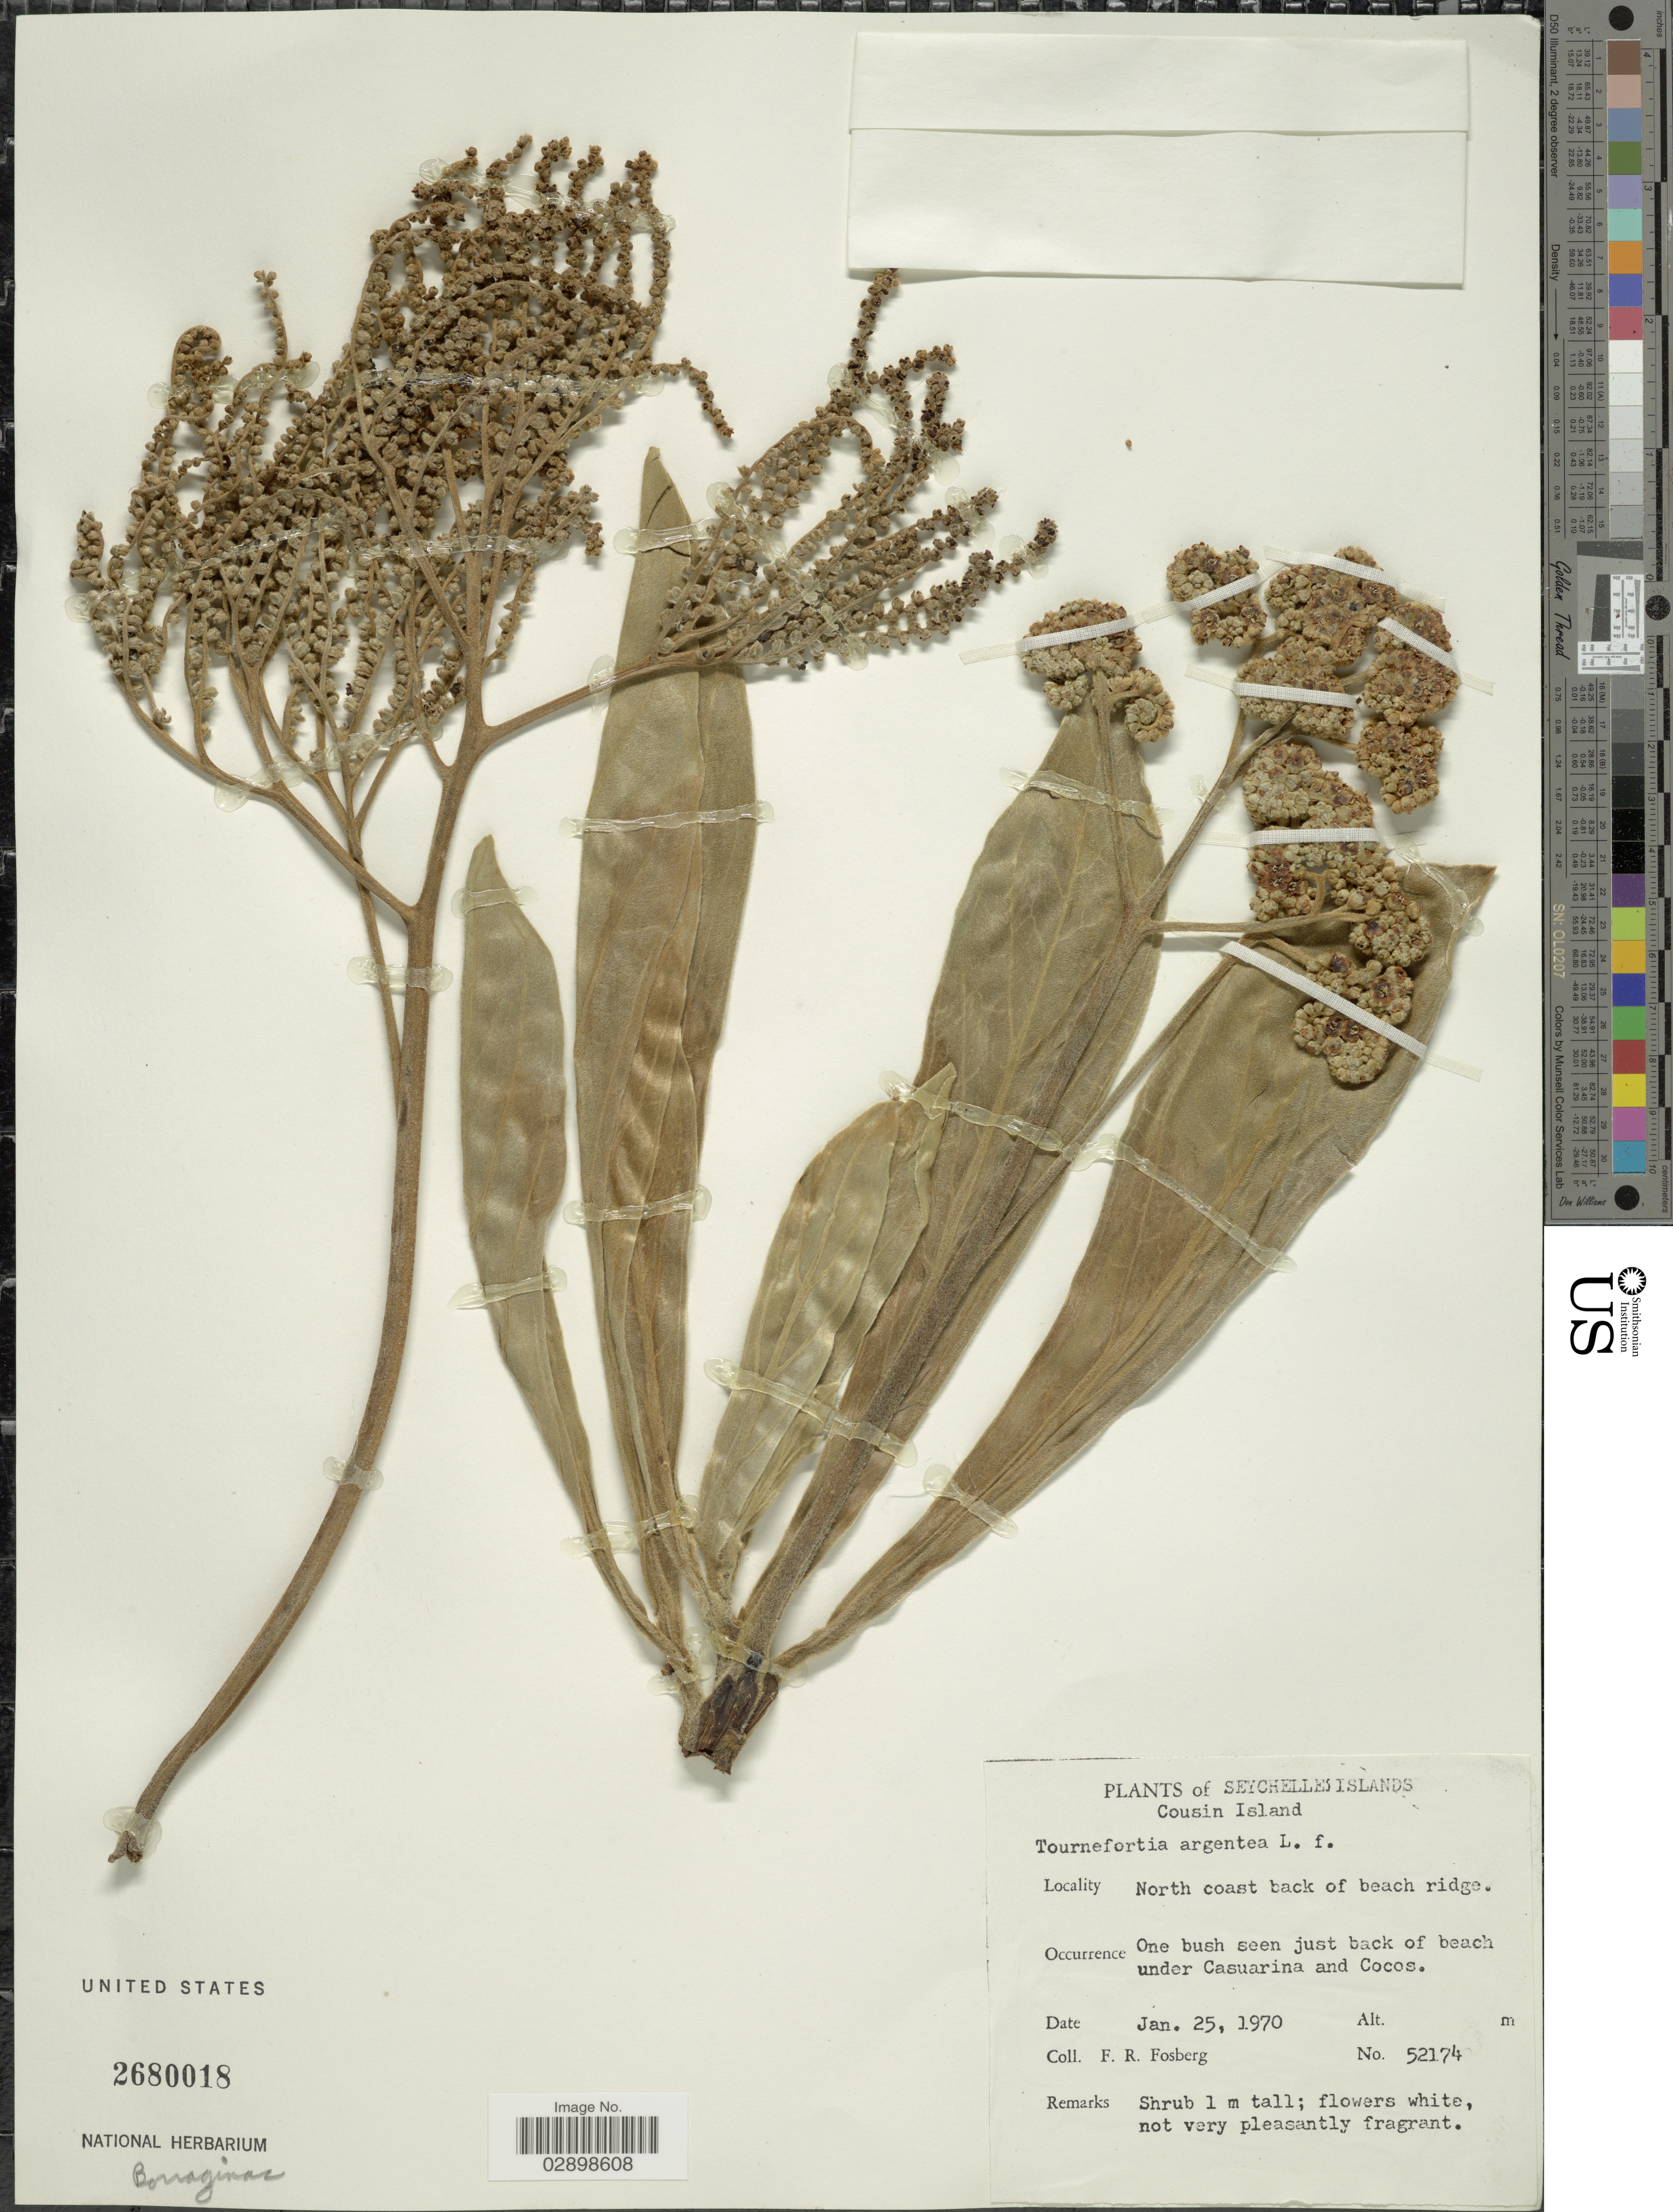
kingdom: Plantae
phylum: Tracheophyta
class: Magnoliopsida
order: Boraginales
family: Heliotropiaceae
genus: Tournefortia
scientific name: Tournefortia argentea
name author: L. f.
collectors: F. R. Fosberg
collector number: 52174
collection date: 1970-01-25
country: Seychelles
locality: Seychelles Islands. Cousin Island. North coast back of beach ridge.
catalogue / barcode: US 2680018